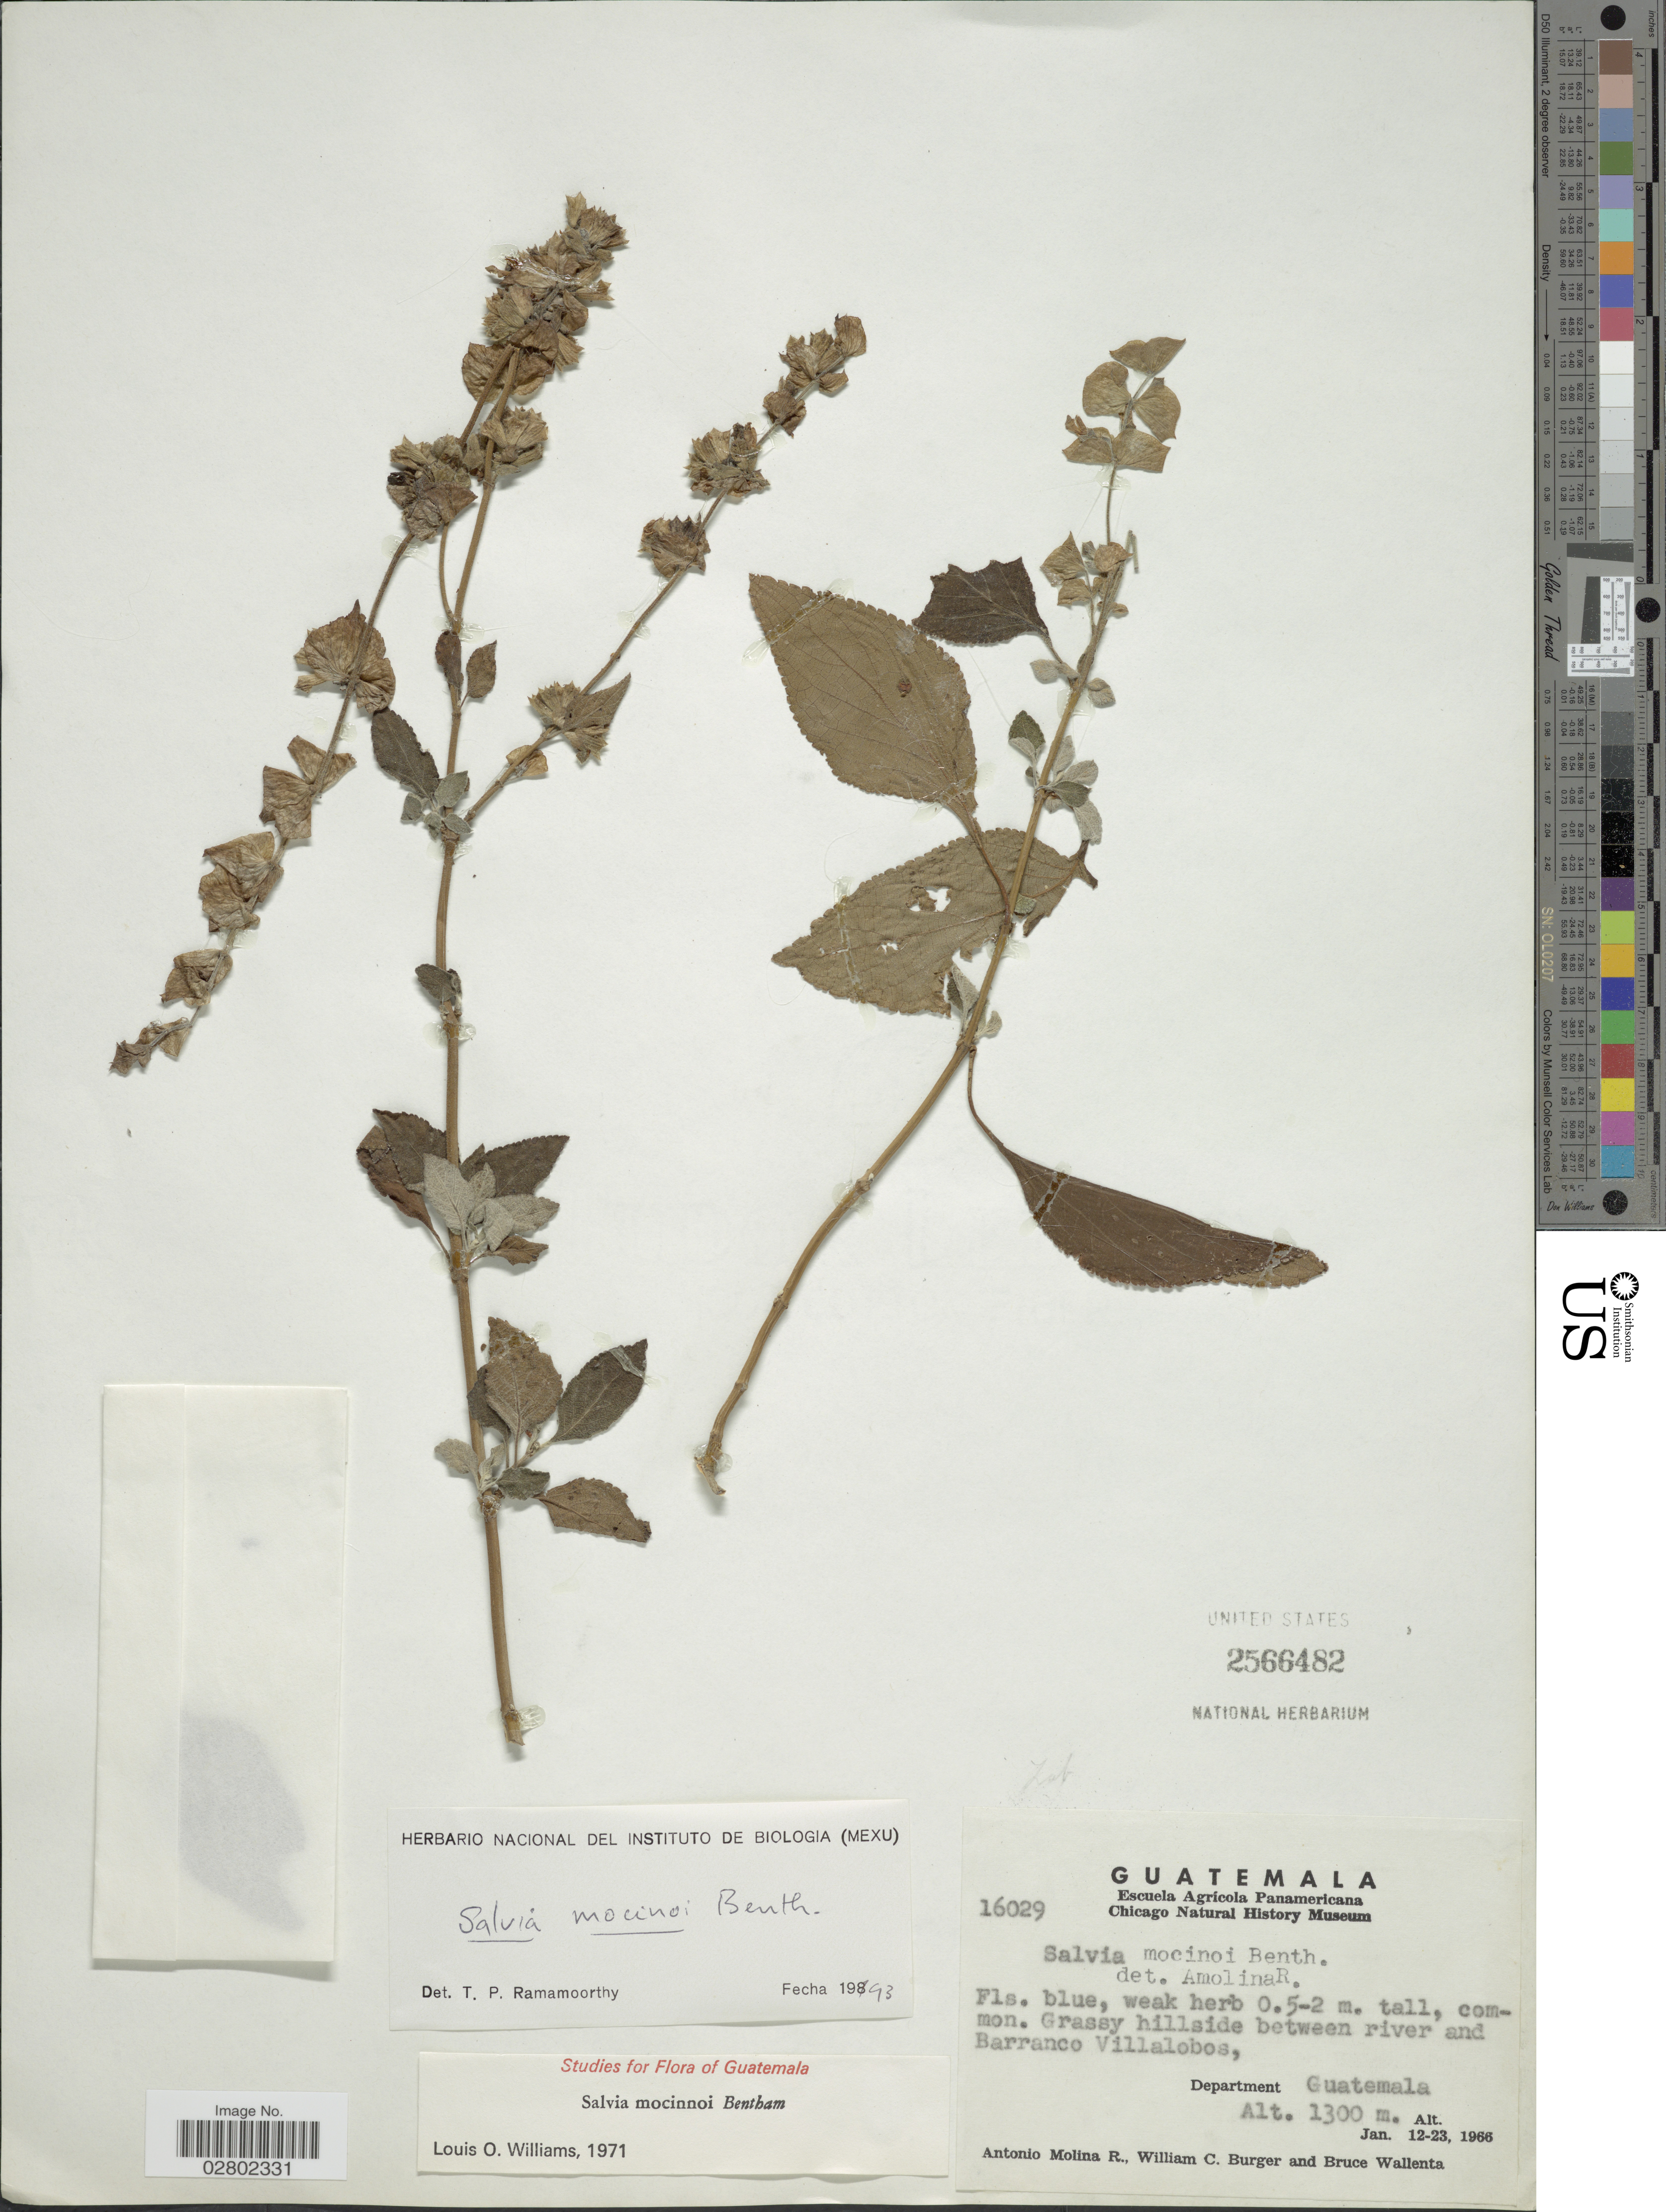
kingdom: Plantae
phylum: Tracheophyta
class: Magnoliopsida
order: Lamiales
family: Lamiaceae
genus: Salvia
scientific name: Salvia mocinoi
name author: Benth.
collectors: A. Molina R., W. Burger & B. Wallenta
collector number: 16029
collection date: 1966-01-12/1966-01-23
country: Guatemala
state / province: Guatemala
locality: Hillside between river and Barranco Villalobos, Department Guatemala.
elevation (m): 1300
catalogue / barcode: US 2566482